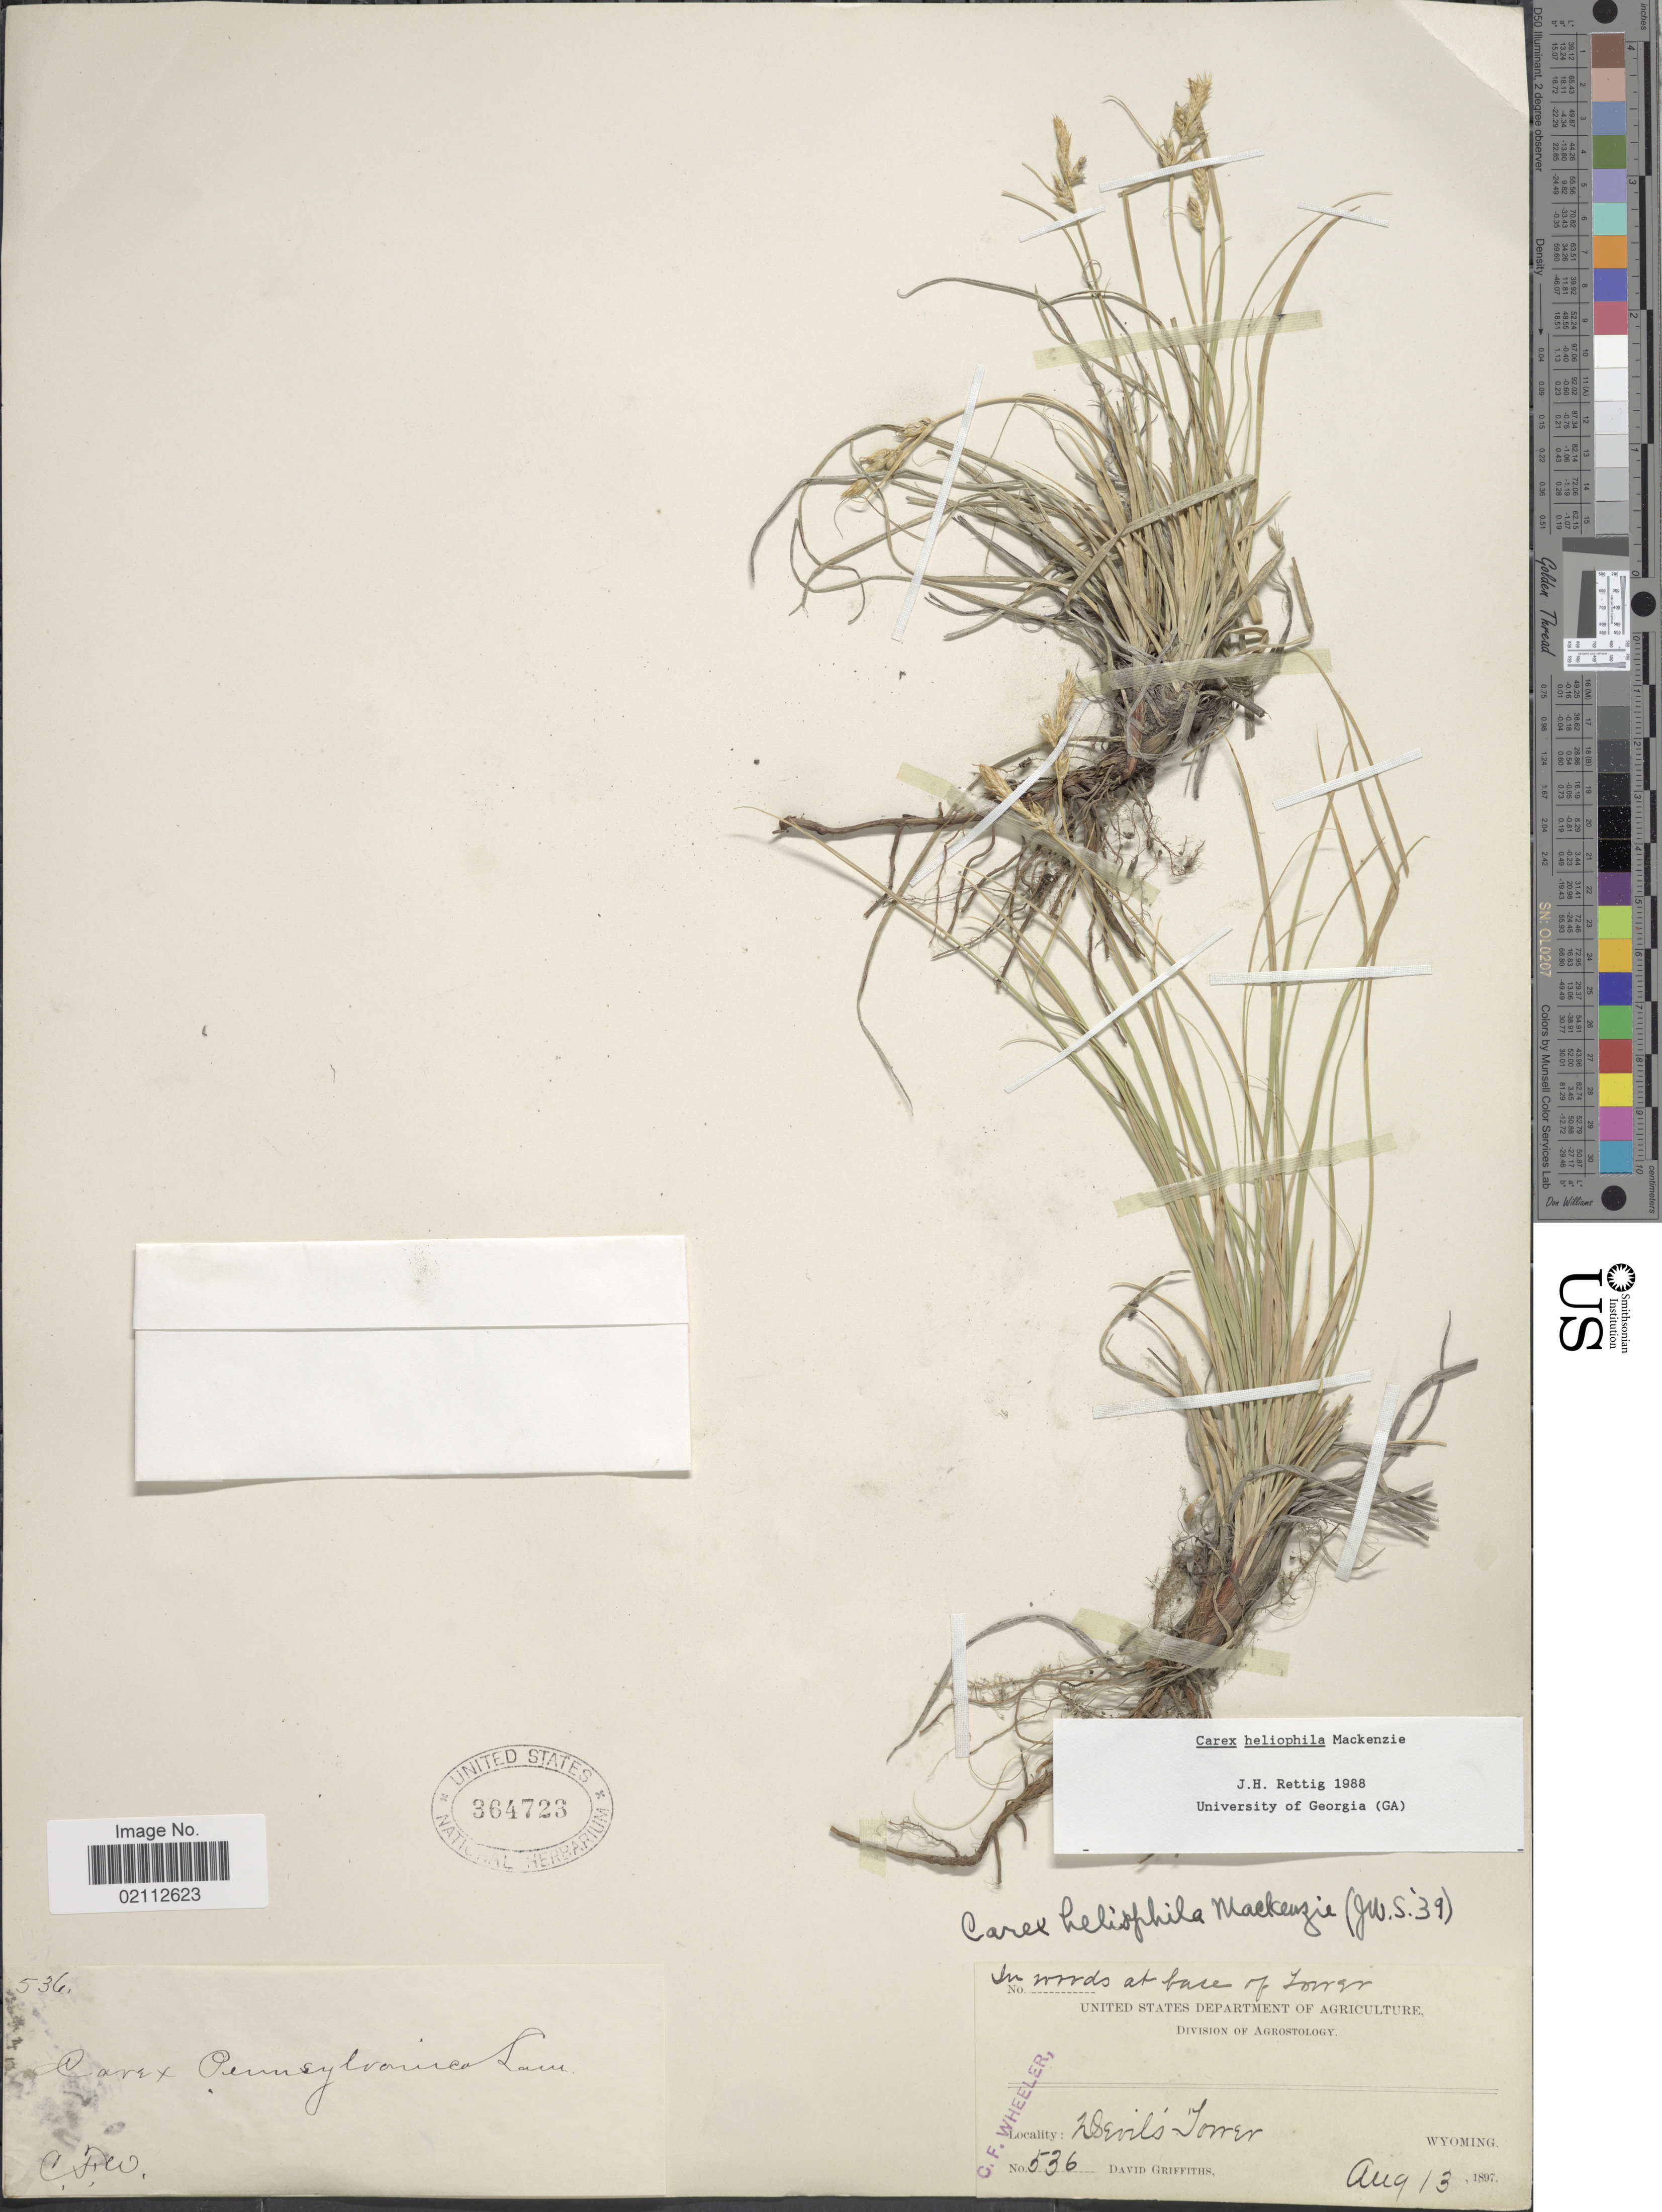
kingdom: Plantae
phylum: Tracheophyta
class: Liliopsida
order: Poales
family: Cyperaceae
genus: Carex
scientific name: Carex heliophila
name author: Mack.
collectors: D. Griffiths & C. Wheeler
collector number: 536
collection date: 1897-08-13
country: United States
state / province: Wyoming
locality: Devils Tower, in woods at base of Tower.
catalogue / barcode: US 364723